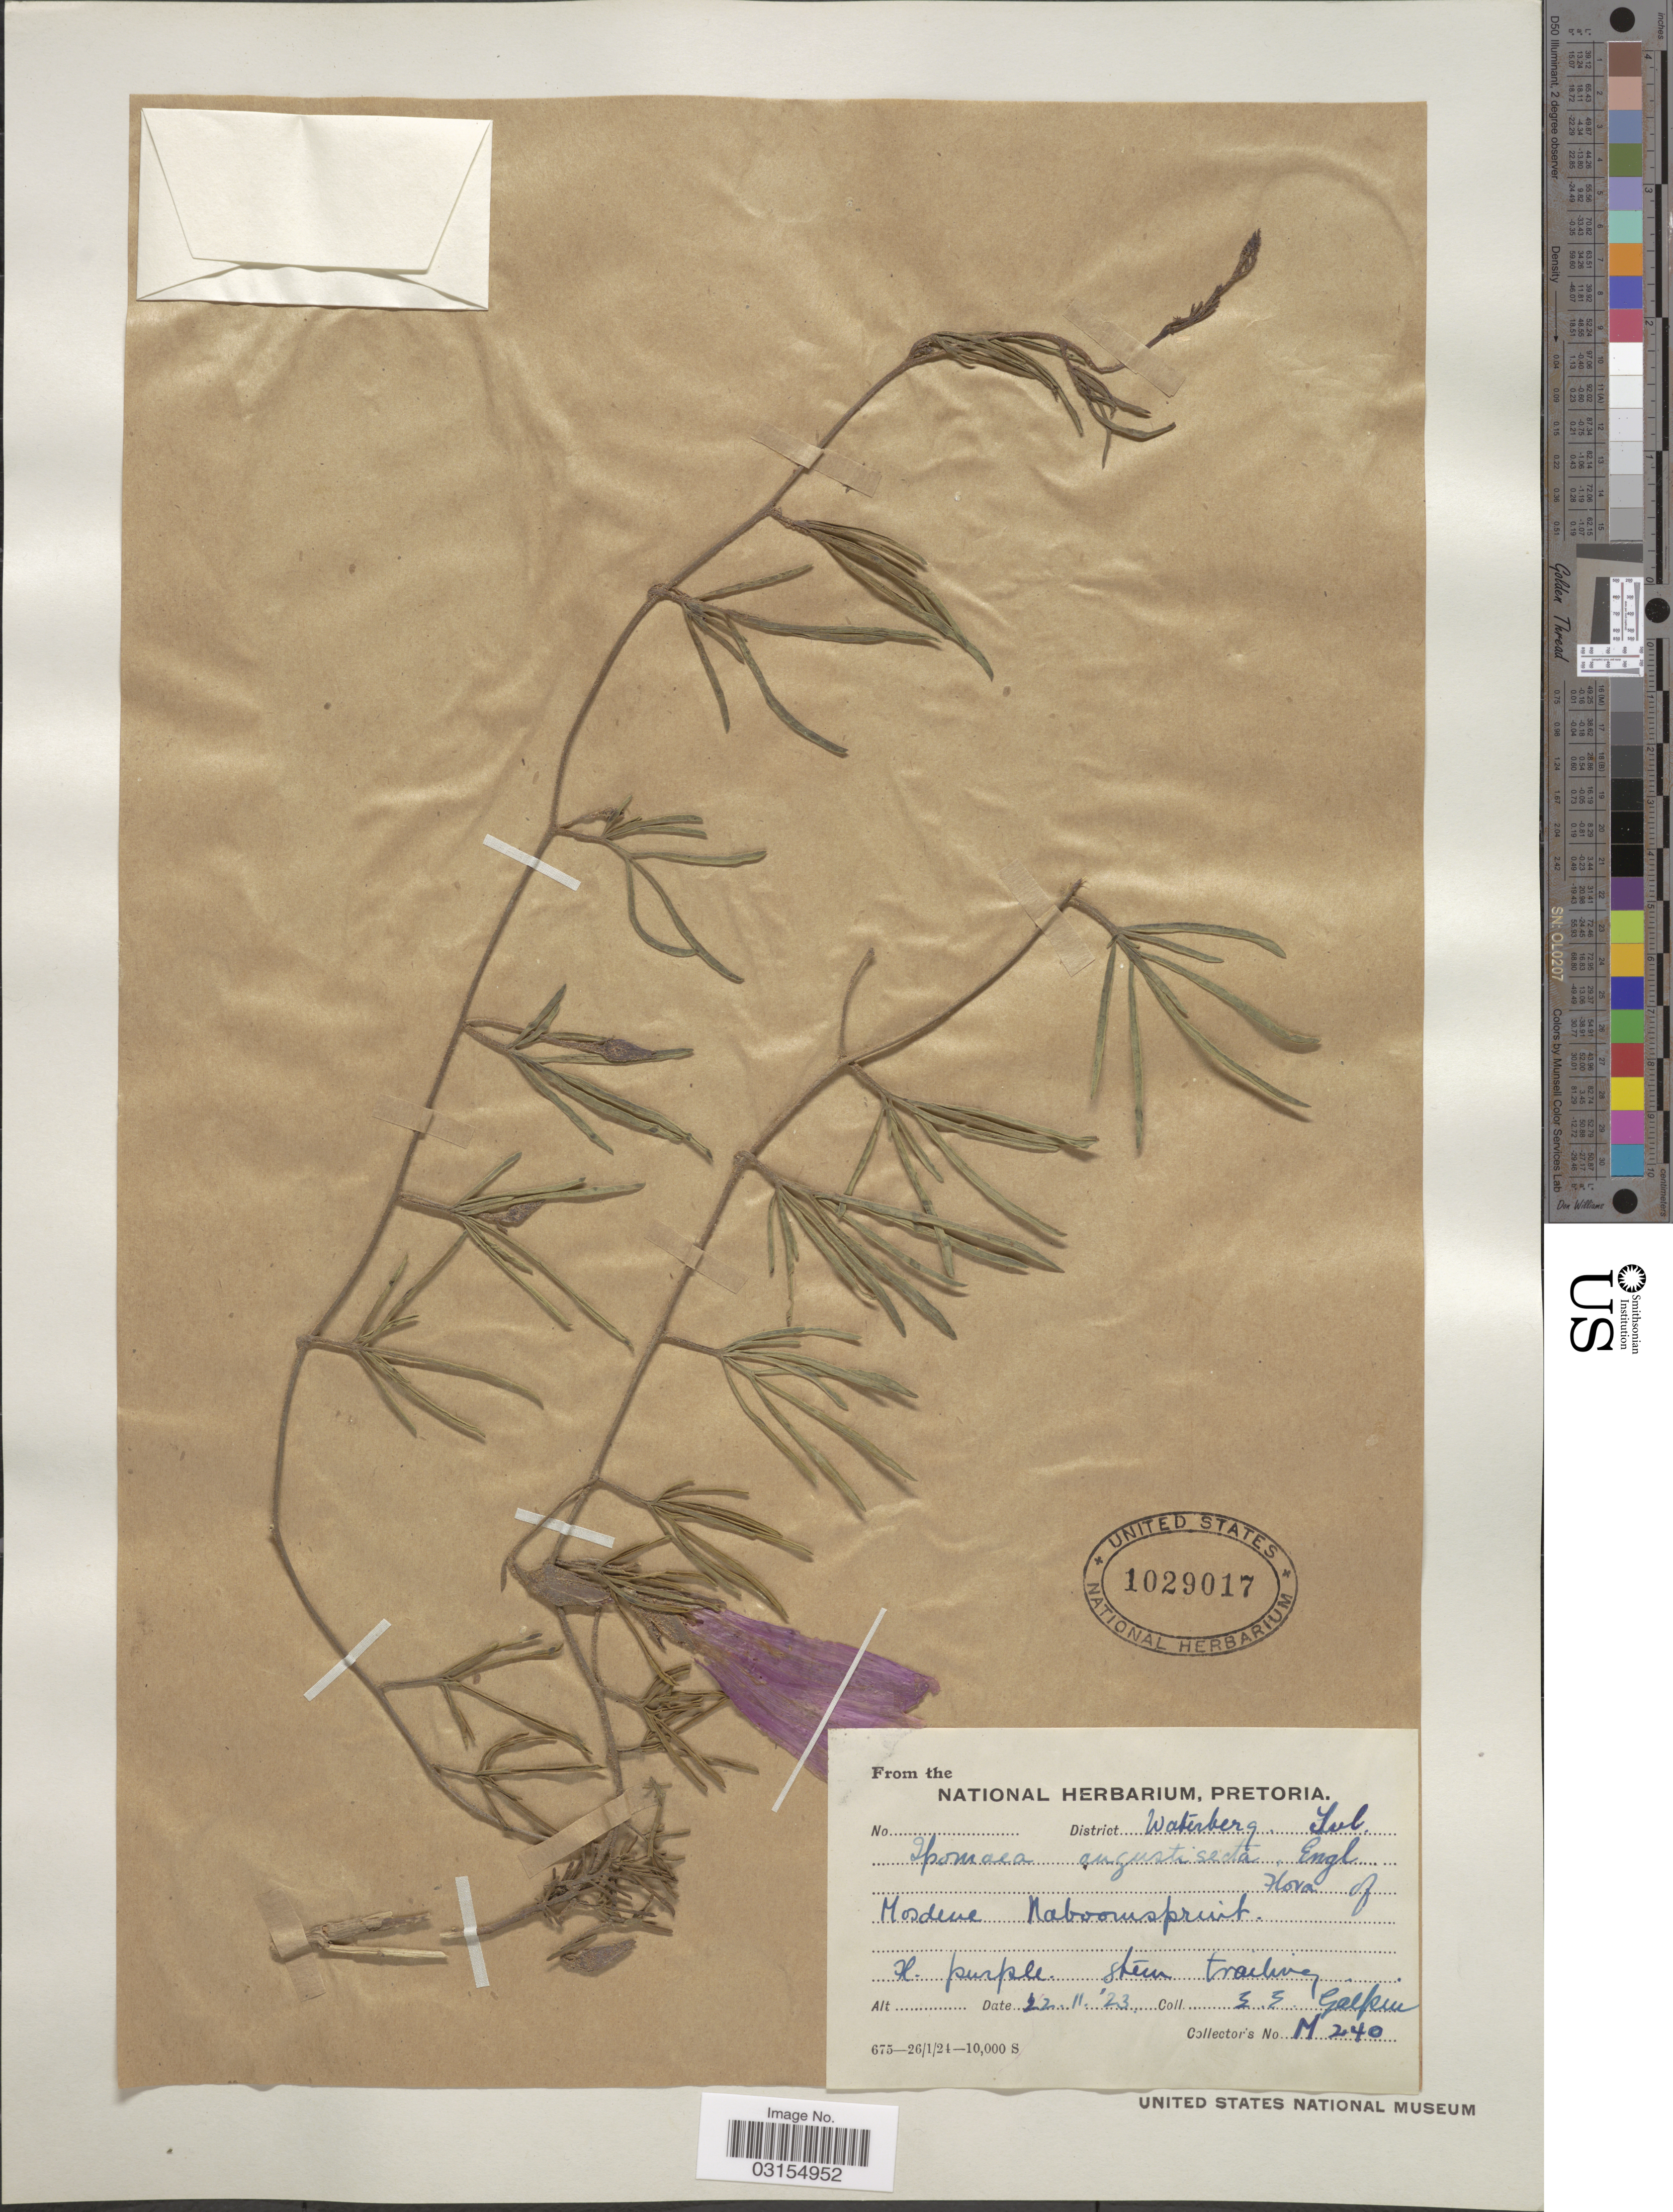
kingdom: Plantae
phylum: Tracheophyta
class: Magnoliopsida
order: Solanales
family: Convolvulaceae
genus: Ipomoea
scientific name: Ipomoea angustisecta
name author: Engl.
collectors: E. Galpin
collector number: M 240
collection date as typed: Transcribed d/m/y: 22/11/23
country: South Africa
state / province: Limpopo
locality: District Waterberg, Tvl. Mosdene Naboomspruit.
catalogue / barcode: US 1029017